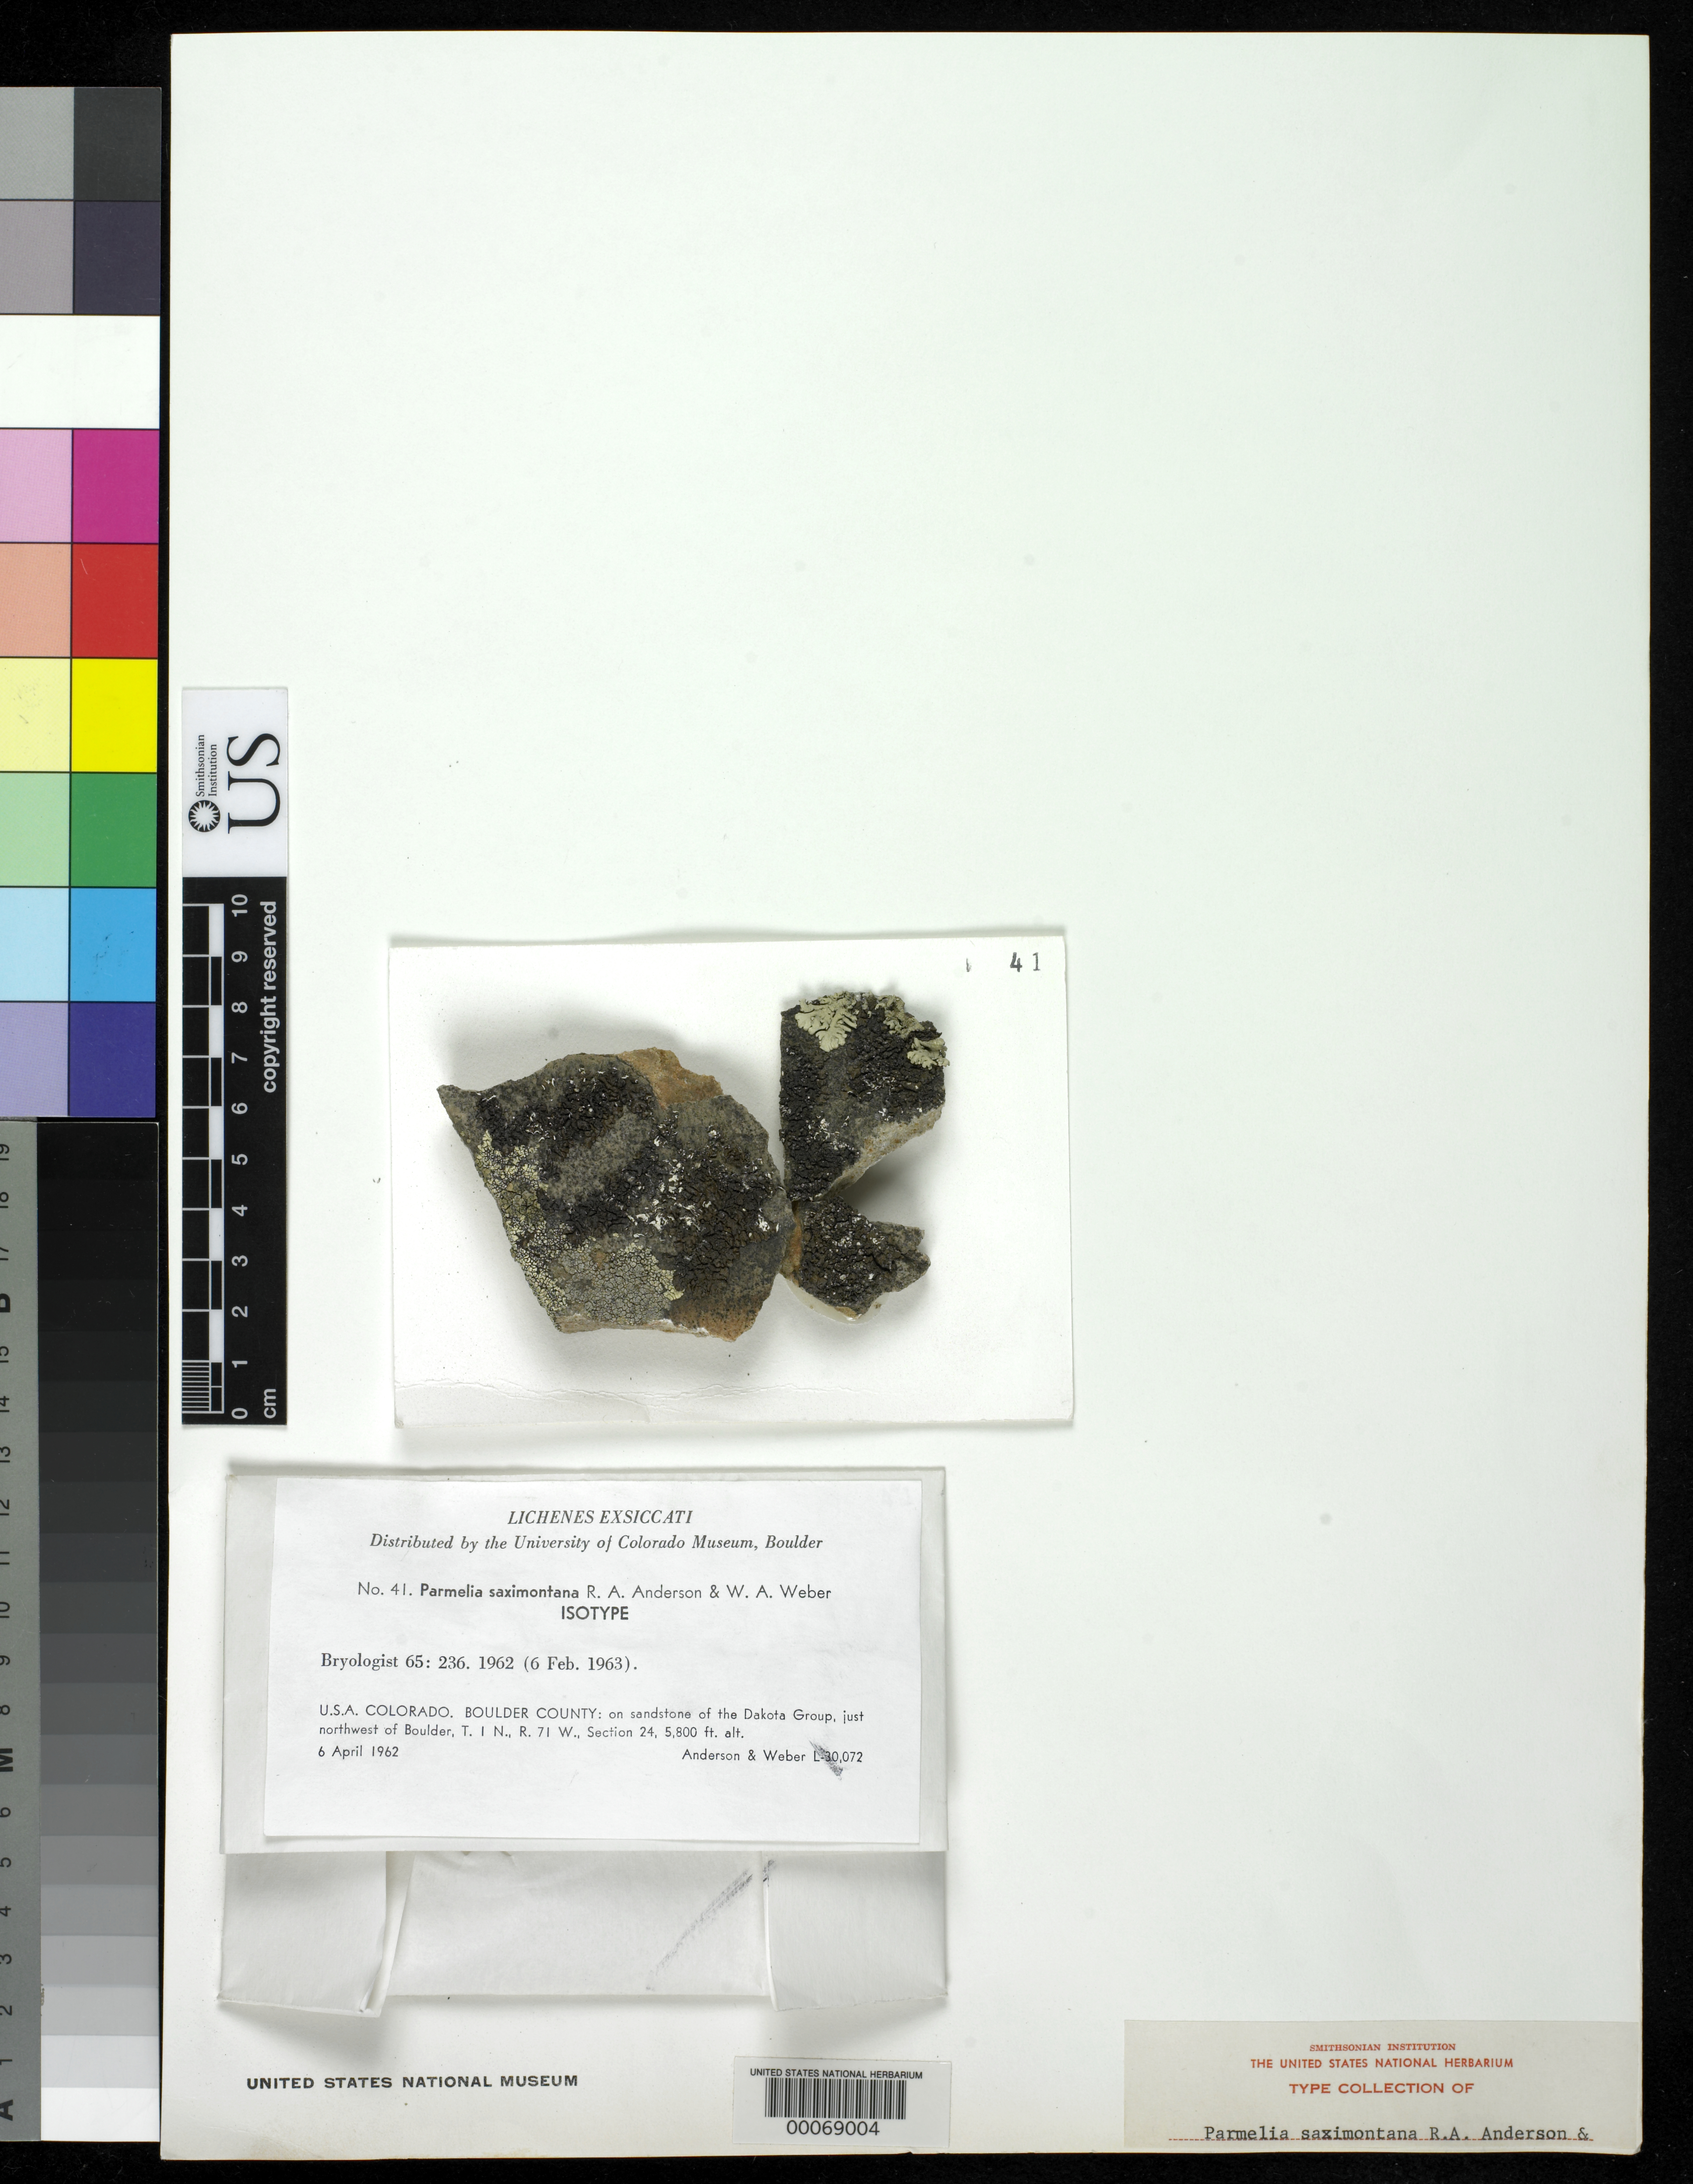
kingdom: Fungi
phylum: Ascomycota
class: Lecanoromycetes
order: Lecanorales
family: Parmeliaceae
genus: Parmelia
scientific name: Parmelia saximontana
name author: R.A. Anderson & W.A. Weber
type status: Isotype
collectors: R. A. Anderson & W. A. Weber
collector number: L-30072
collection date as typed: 06 Apr 1962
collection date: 1962-04-06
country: United States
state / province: Colorado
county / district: Boulder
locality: NW of Boulder.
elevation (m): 1768